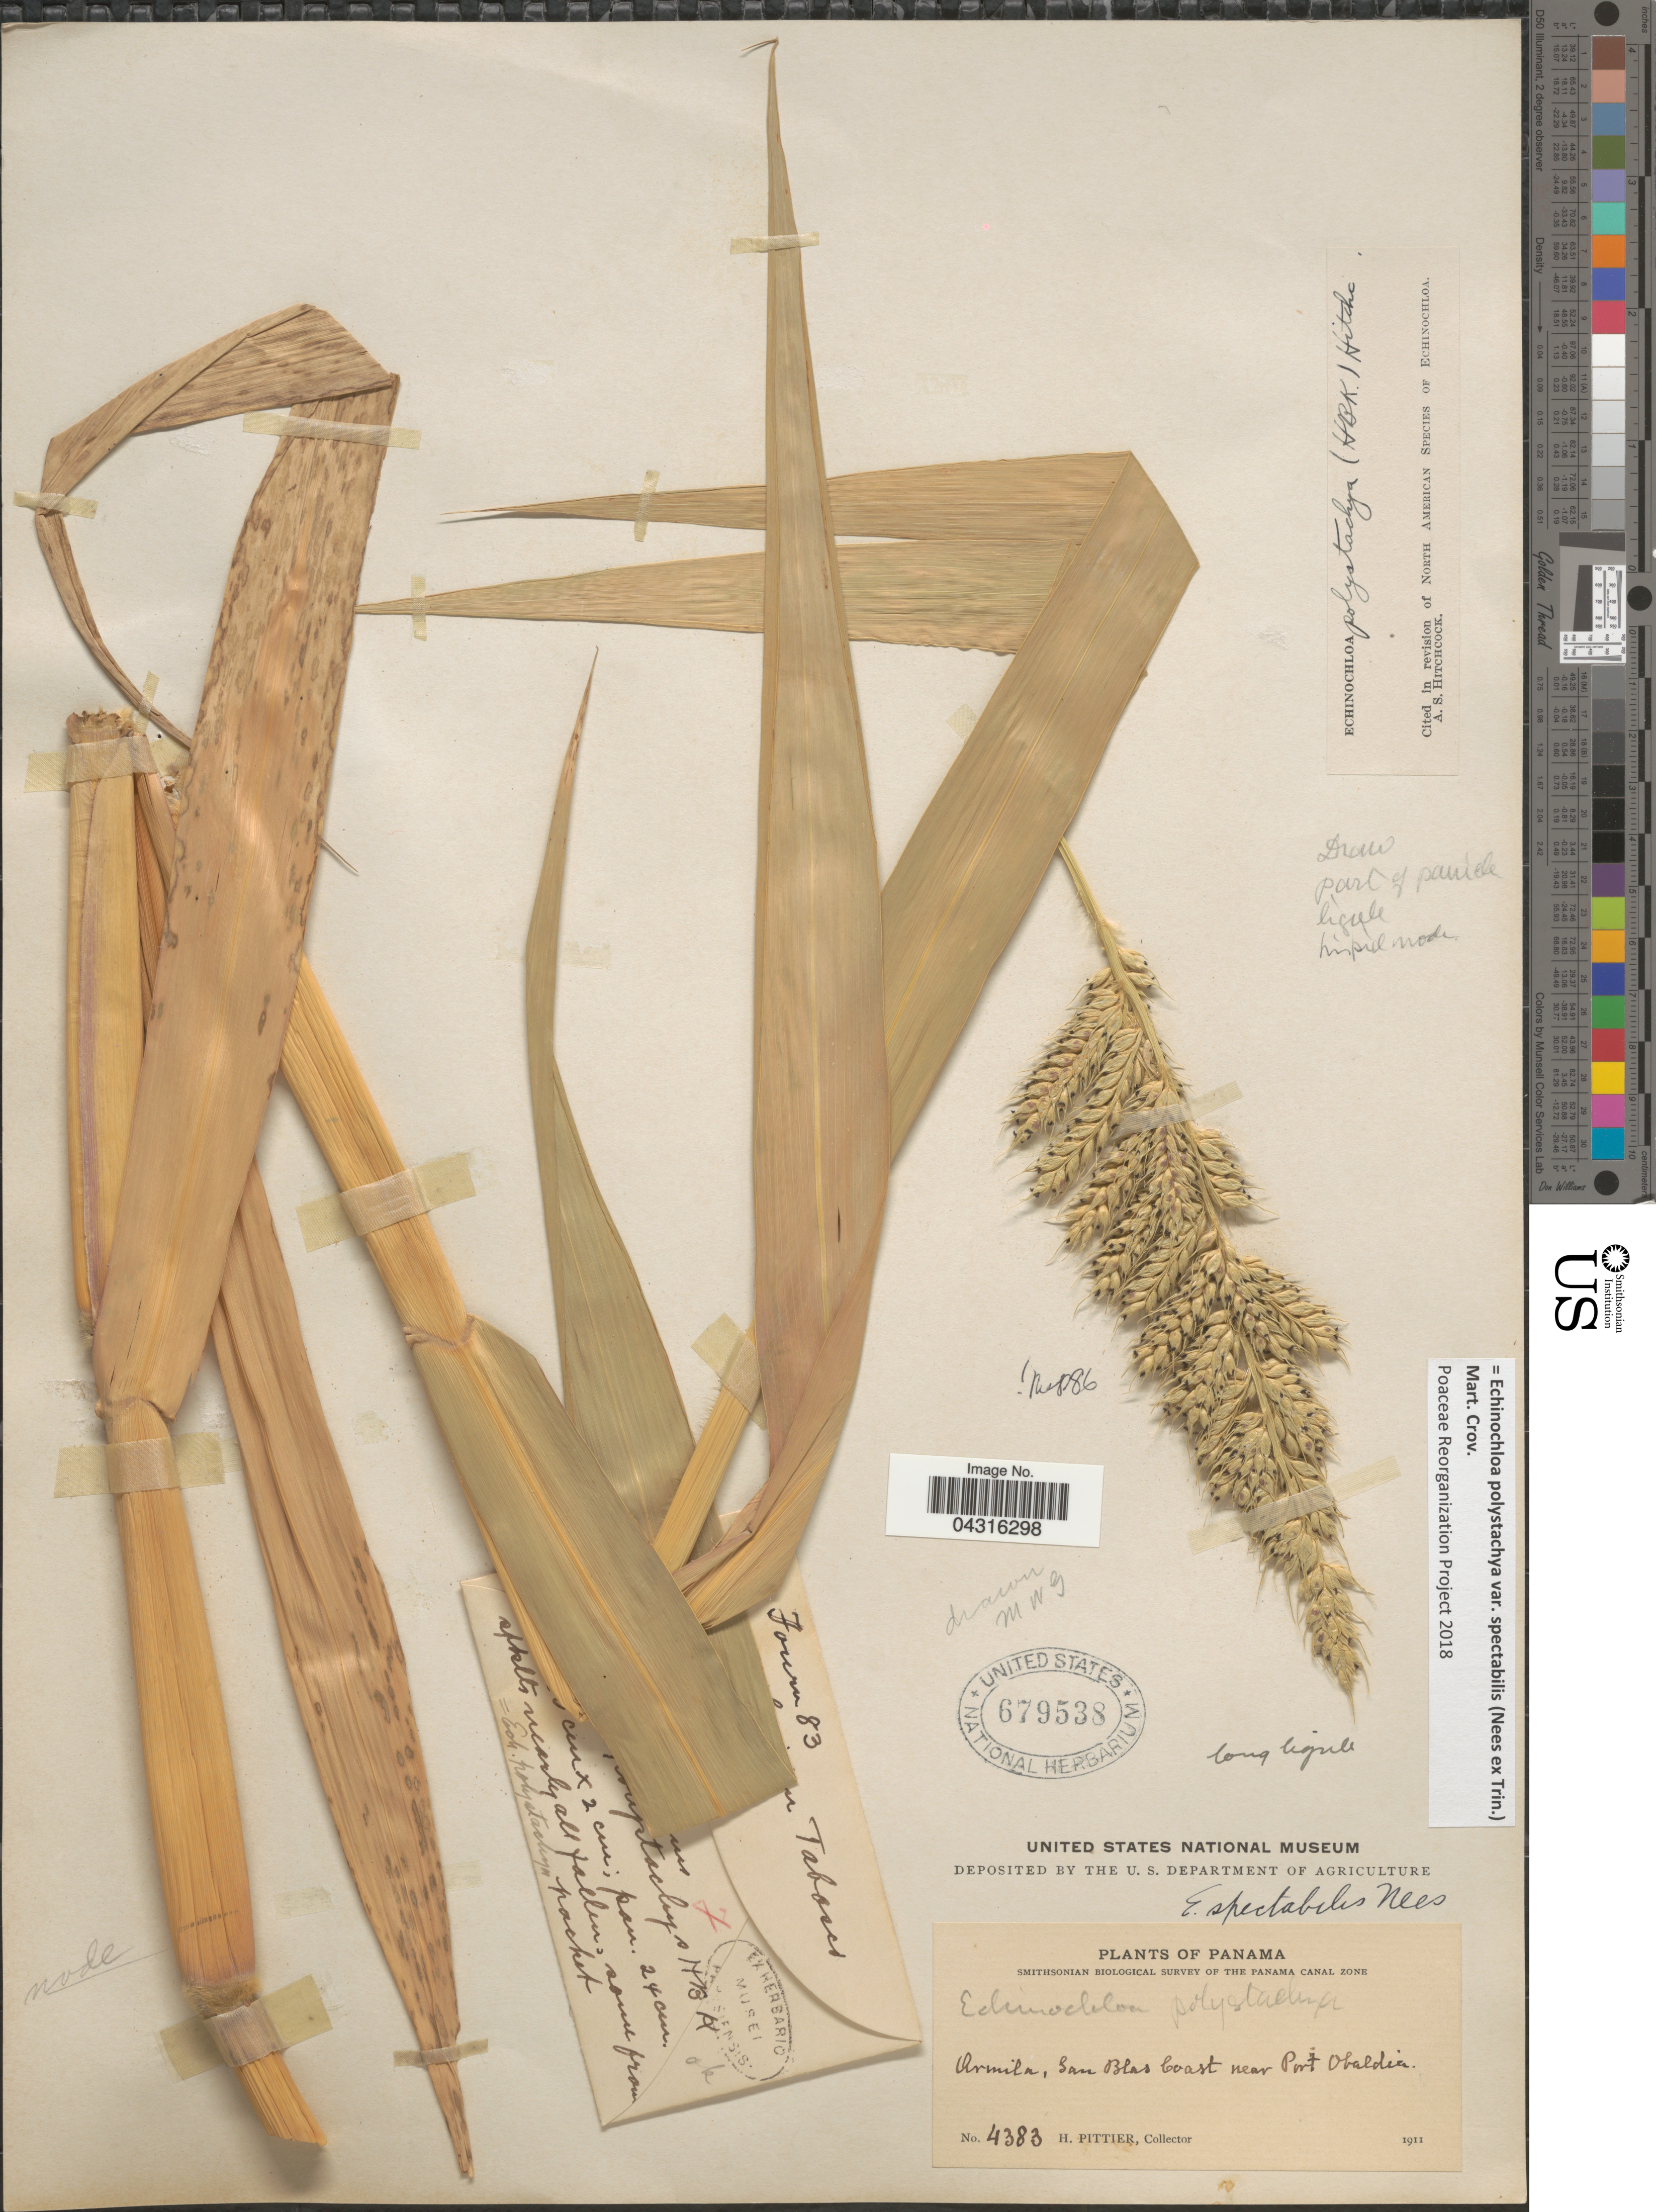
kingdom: Plantae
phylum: Tracheophyta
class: Liliopsida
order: Poales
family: Poaceae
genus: Echinochloa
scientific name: Echinochloa polystachya var. spectabilis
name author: (Nees ex Trin.) Mart. Crov.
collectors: H. F. Pittier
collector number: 4383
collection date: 1911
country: Panama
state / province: Kuna Yala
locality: Smithsonian Biological Survey of the Panama Canal Zone. Armila, San Blas Coast near Port Obaldia.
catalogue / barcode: US 679538